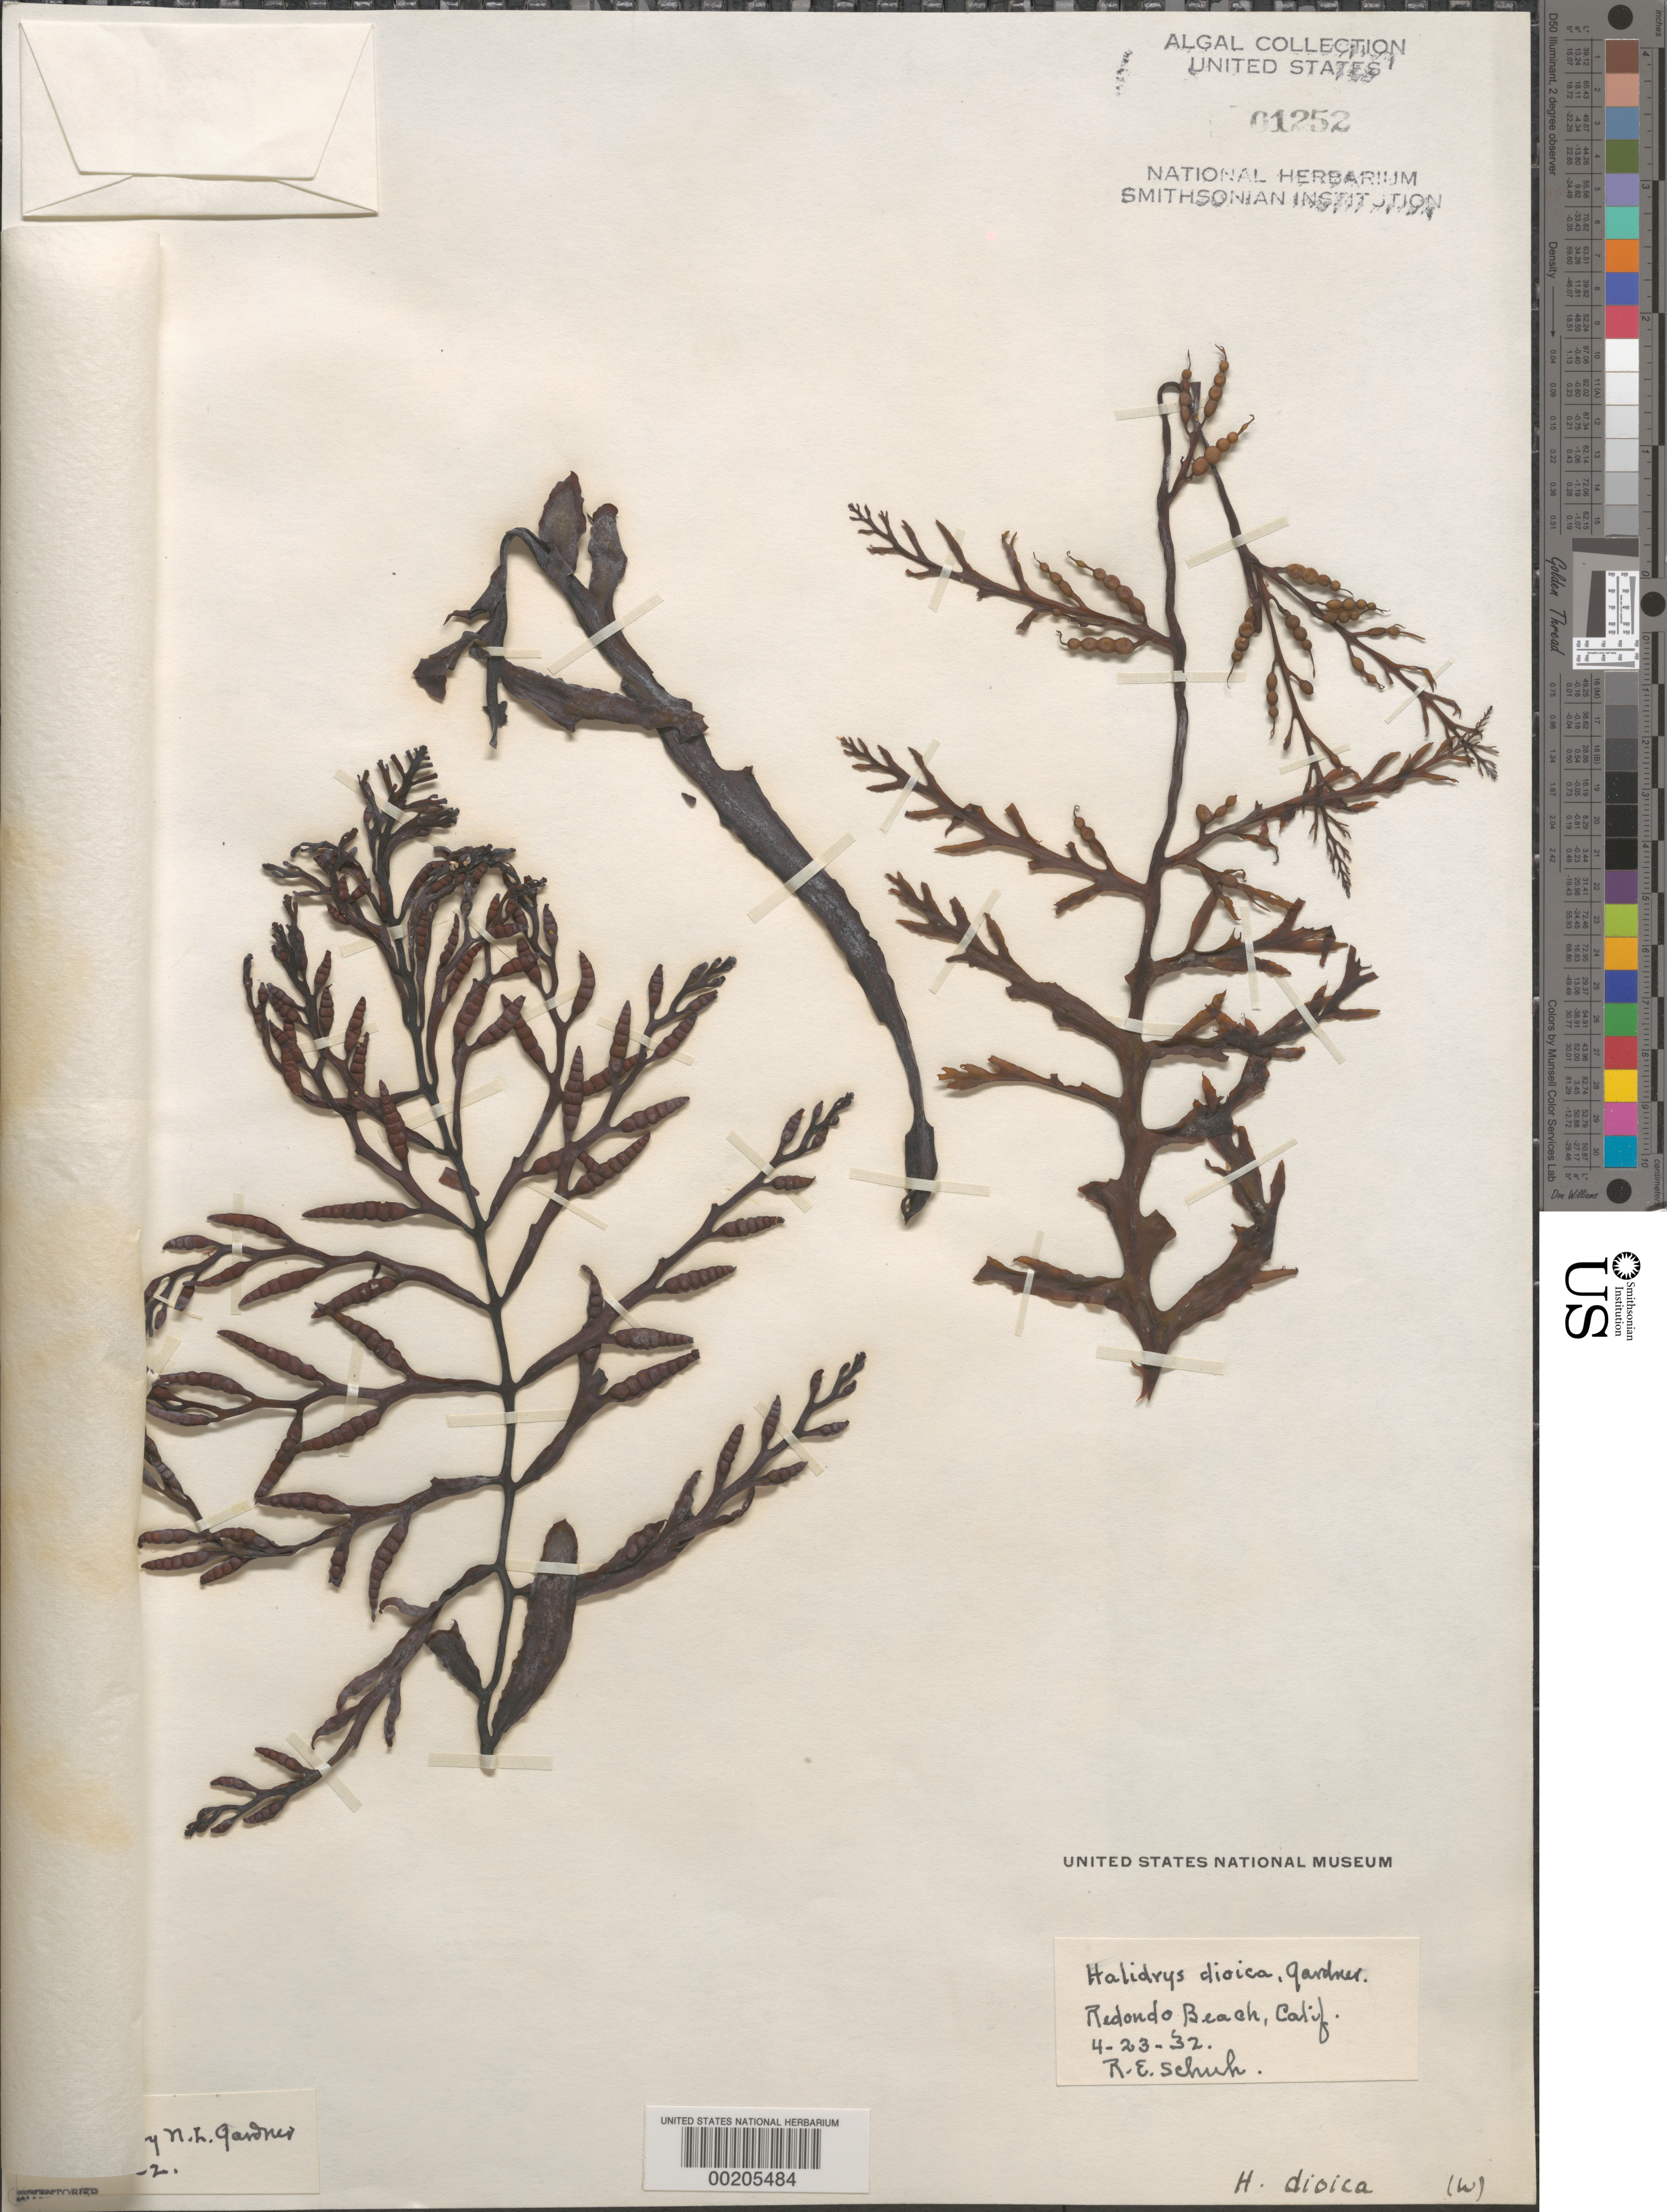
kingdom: Chromista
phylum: Ochrophyta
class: Phaeophyceae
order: Fucales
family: Sargassaceae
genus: Halidrys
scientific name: Halidrys dioica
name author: N.L. Gardner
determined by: Gardner, Nathaniel L.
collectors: R. Schuh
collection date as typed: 23 Apr 1932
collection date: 1932-04-23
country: United States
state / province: California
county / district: Los Angeles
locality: Redondo Beach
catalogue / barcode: US 1252